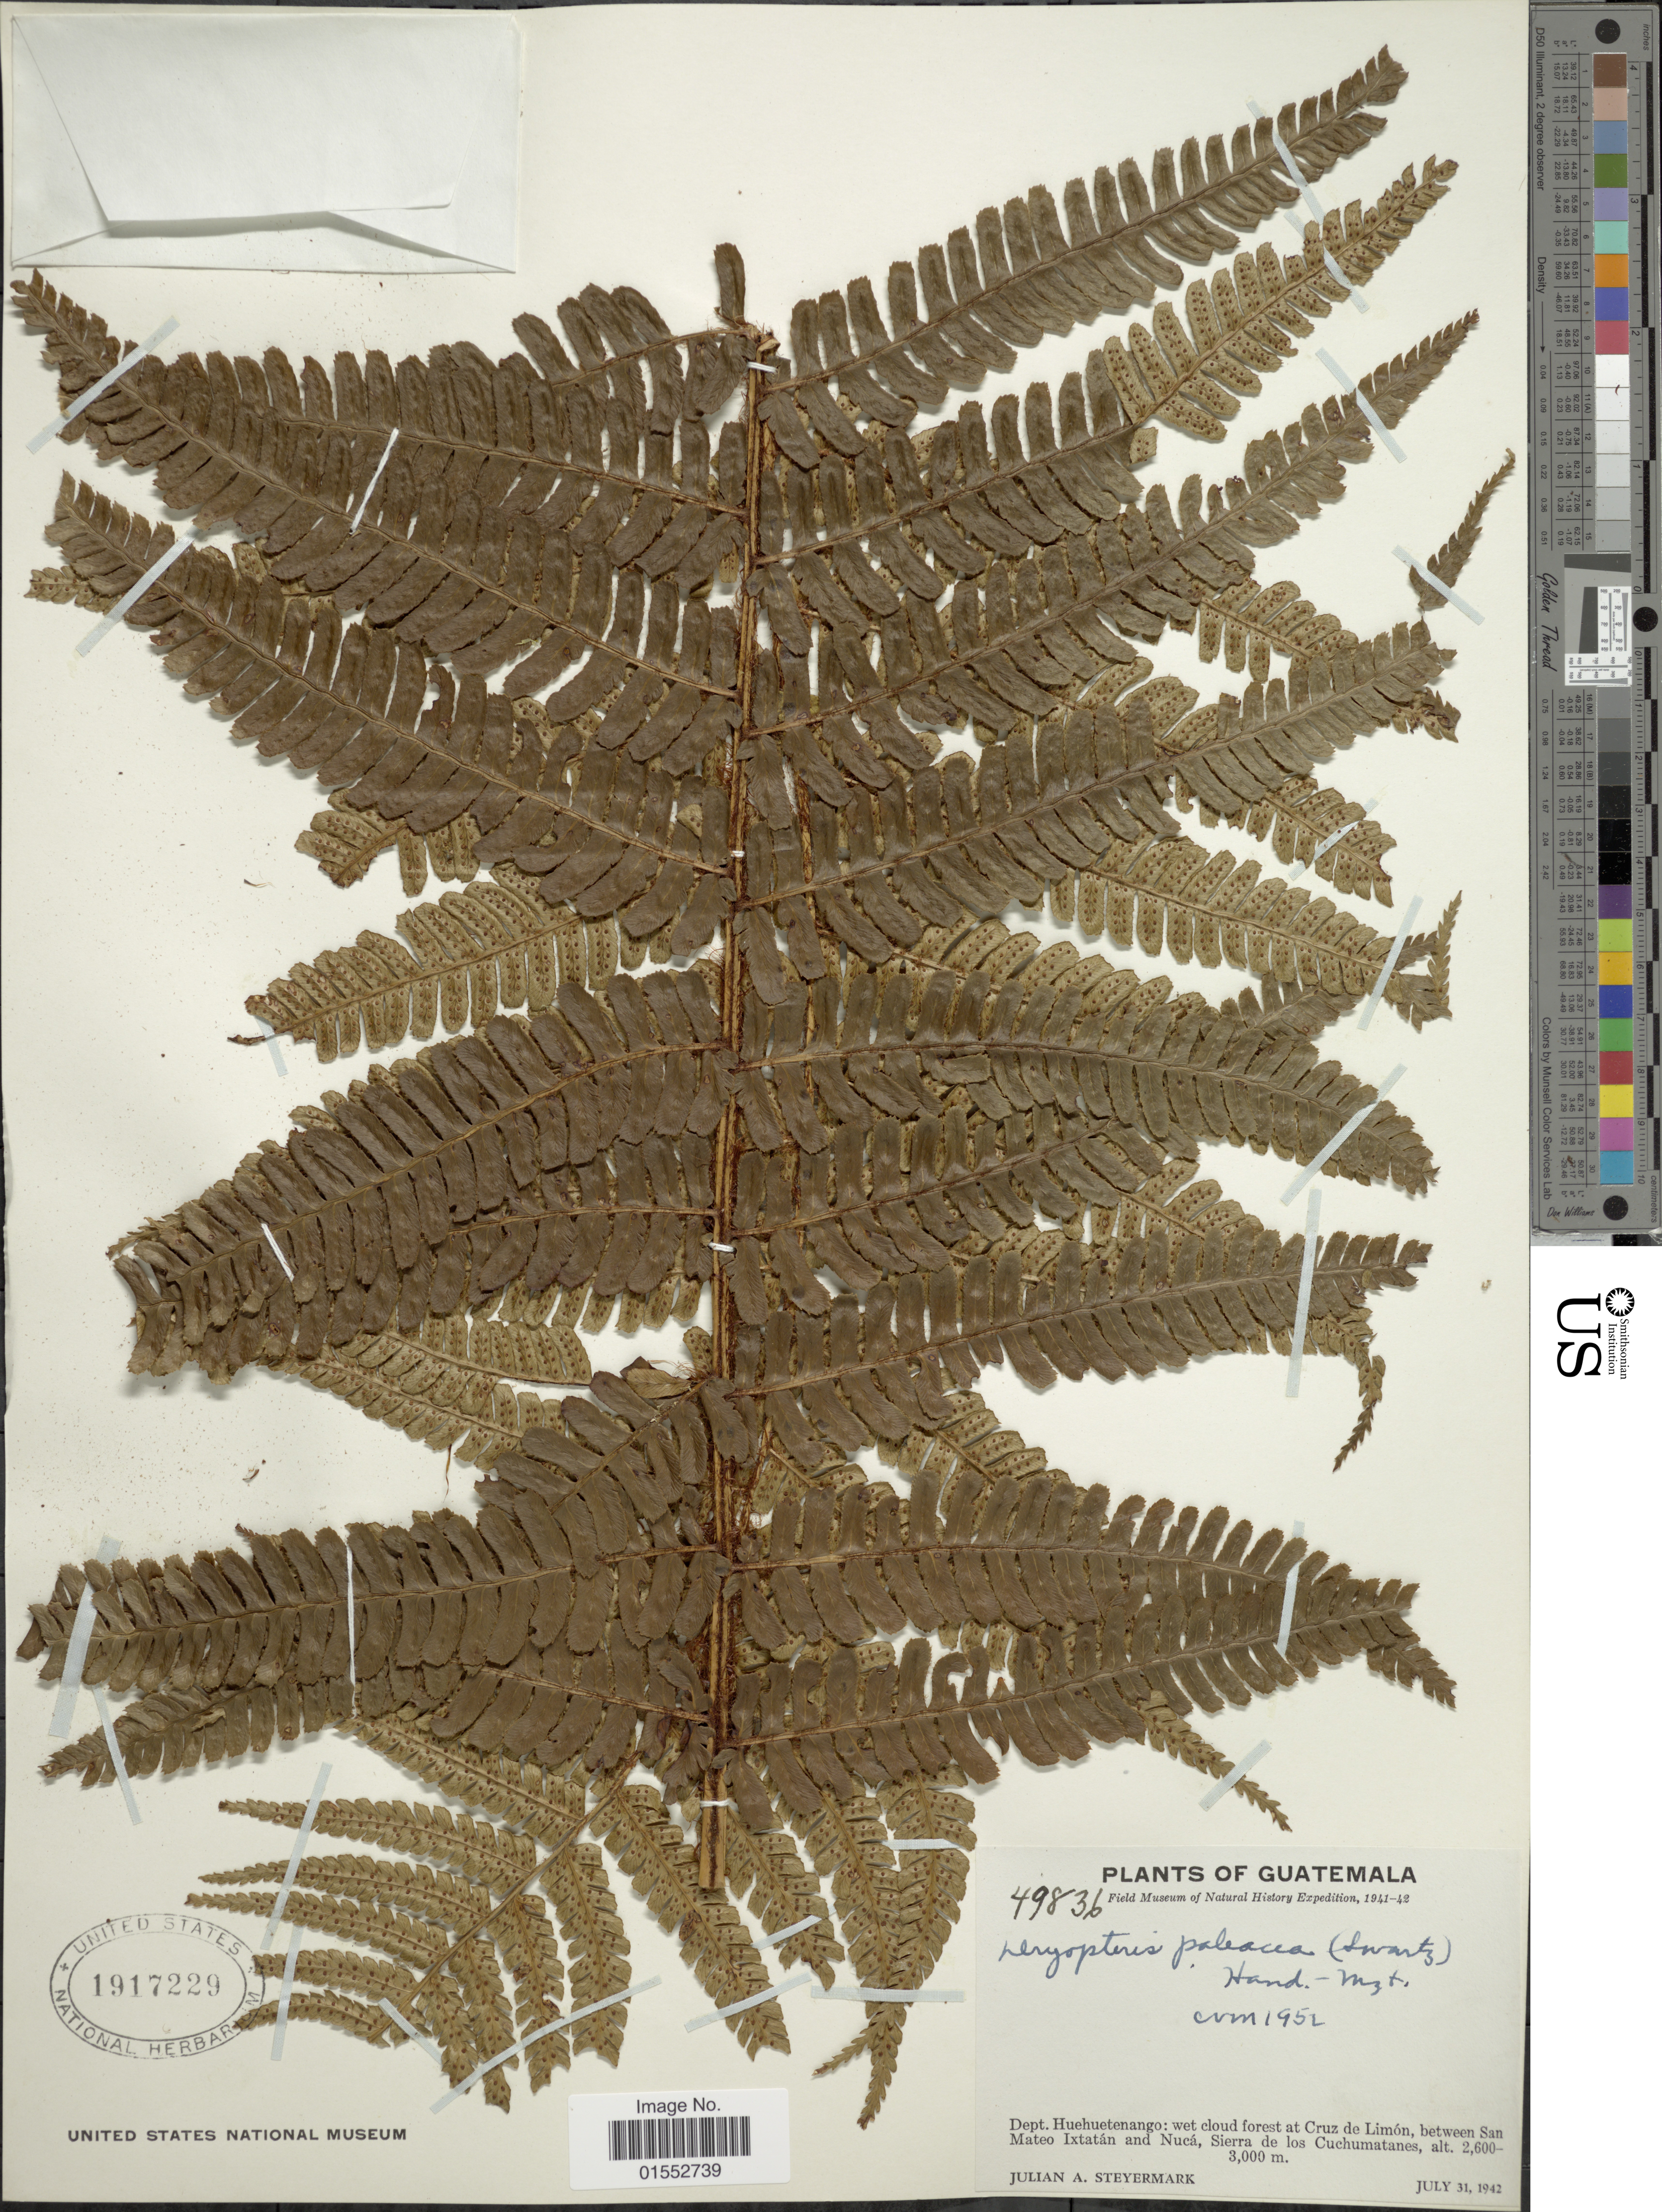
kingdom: Plantae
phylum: Tracheophyta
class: Polypodiopsida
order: Polypodiales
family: Dryopteridaceae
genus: Dryopteris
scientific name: Dryopteris wallichiana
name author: (Spreng.) Hyl.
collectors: J. Steyermark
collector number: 49836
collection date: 1942-07-31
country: Guatemala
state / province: Huehuetenango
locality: Wet cloud forest at Cruz de Limón, between San Mateo Ixtatán and Nucá, Sierra de los Cuchumatanes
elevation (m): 2600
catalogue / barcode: US 1917229